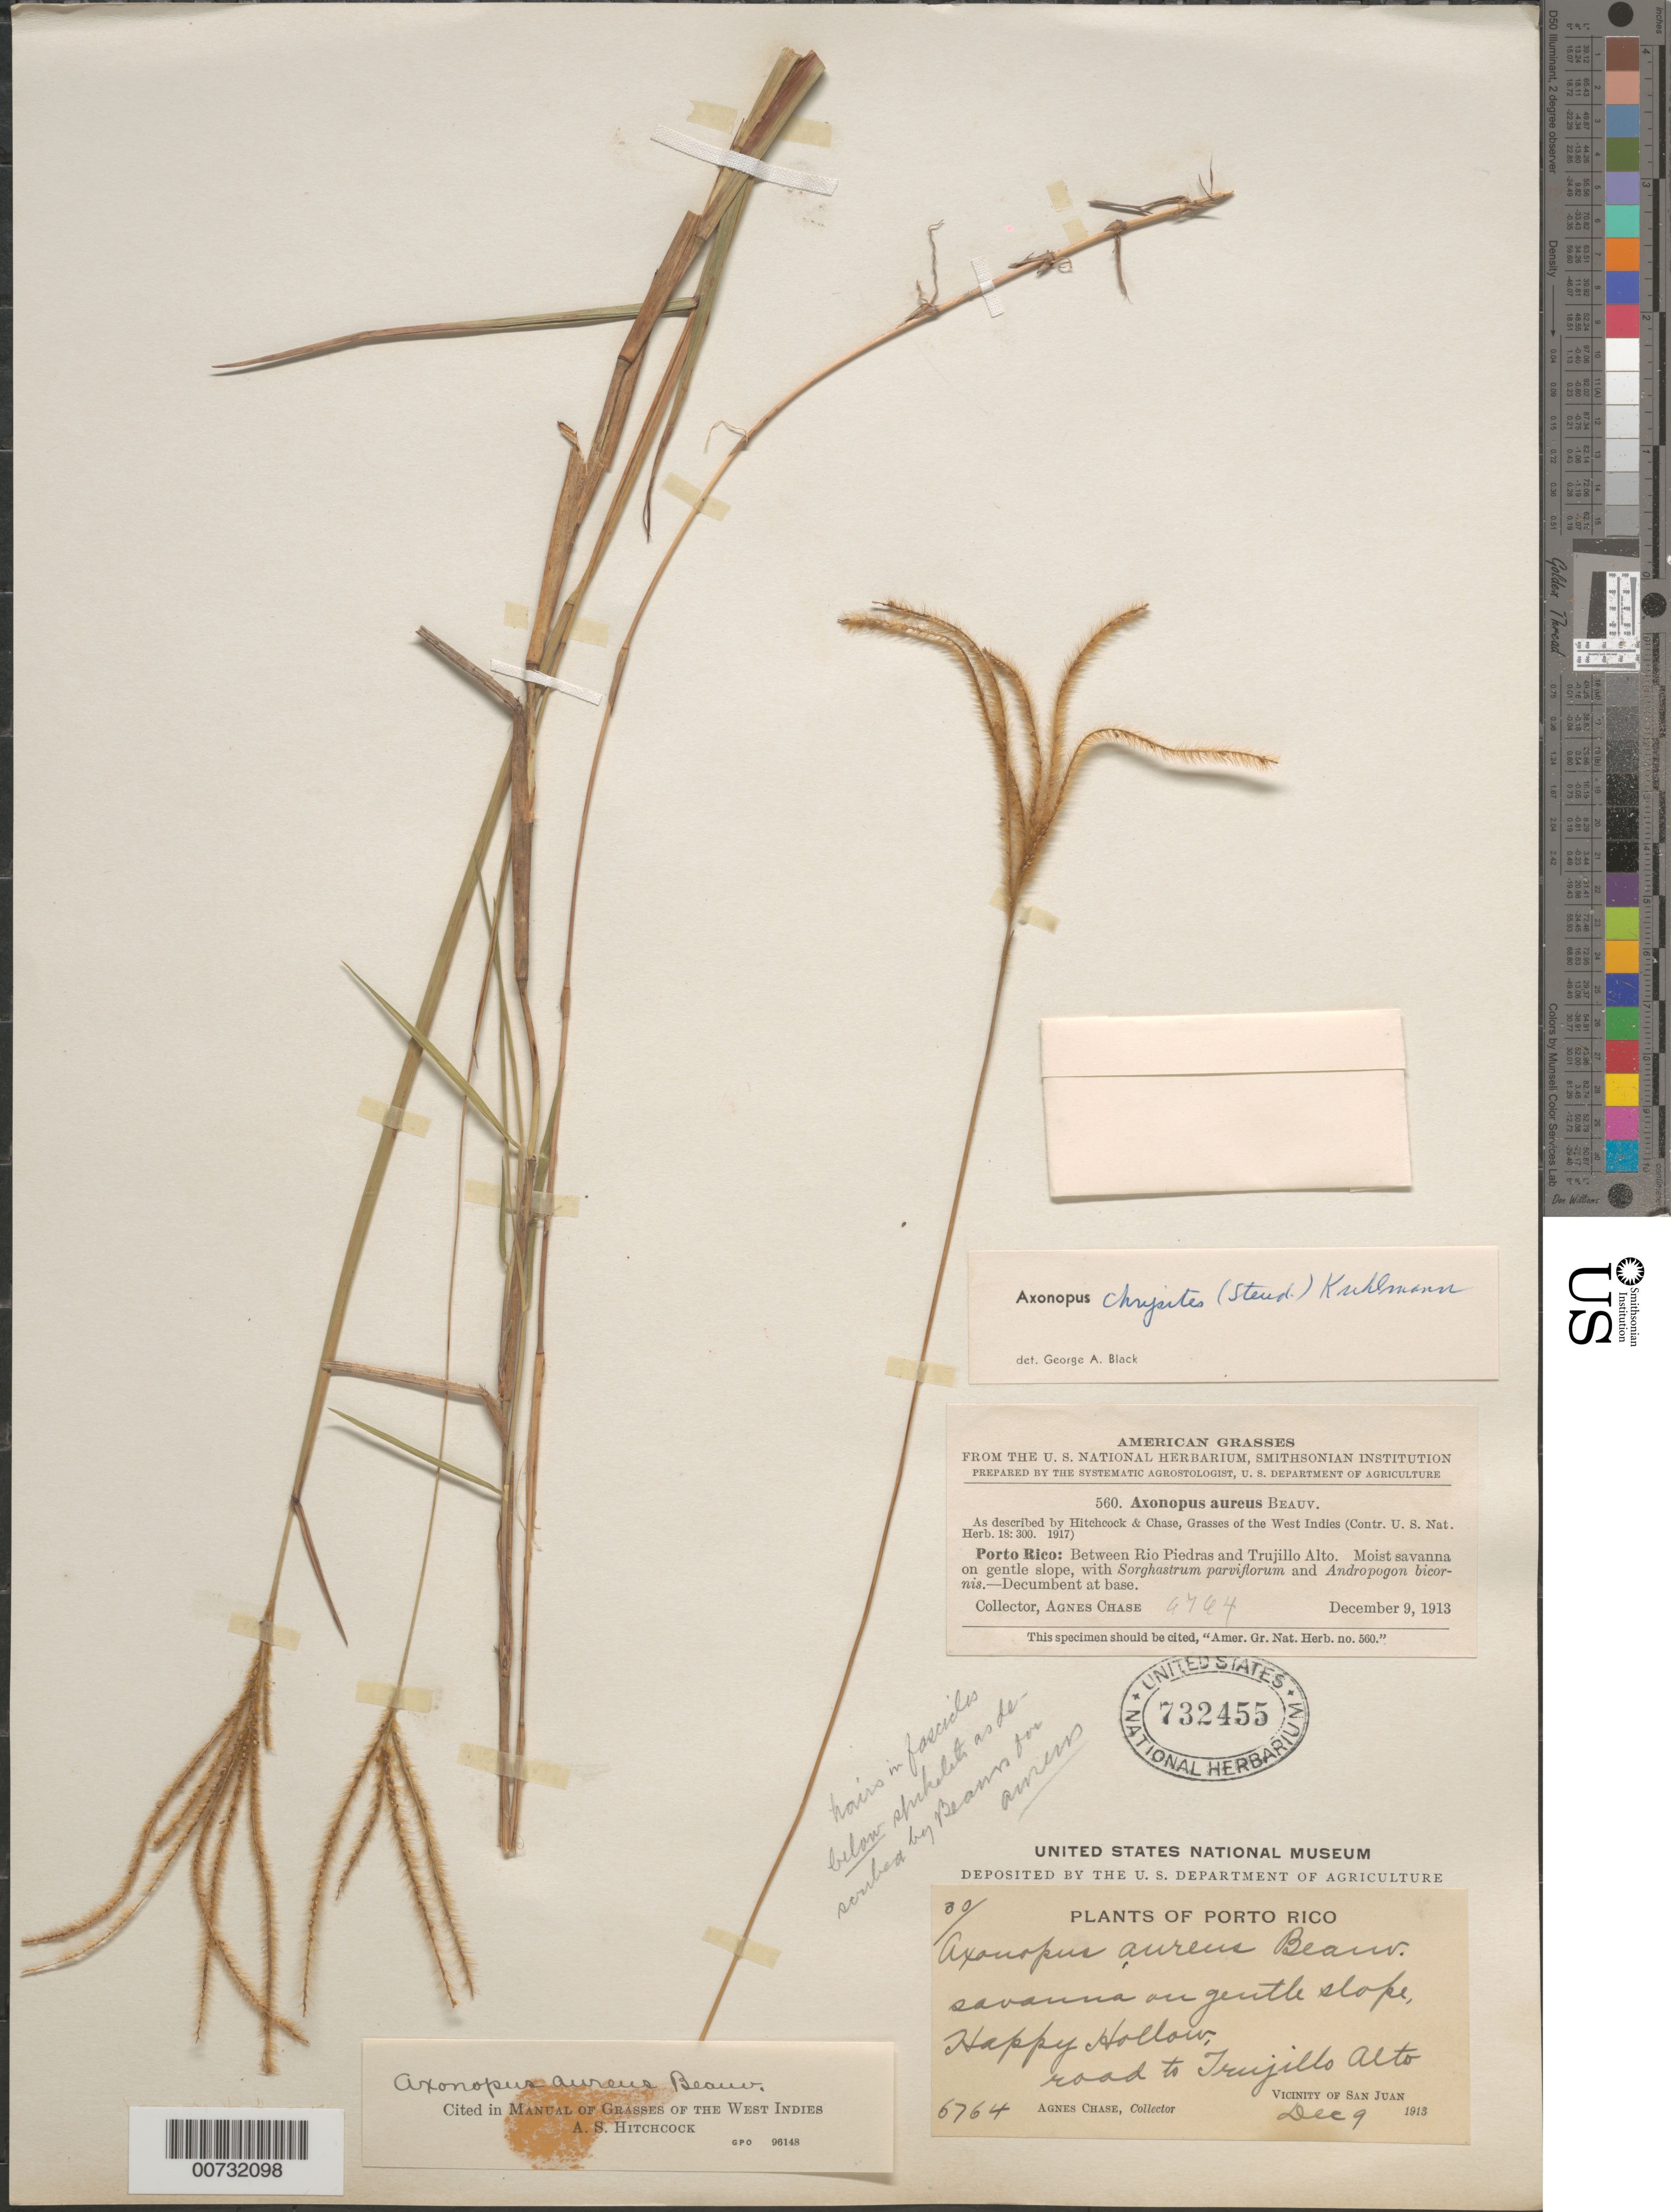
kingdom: Plantae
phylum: Tracheophyta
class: Liliopsida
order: Poales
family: Poaceae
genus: Axonopus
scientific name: Axonopus aureus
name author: P. Beauv.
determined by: Black, G. A.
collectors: A. Chase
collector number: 6764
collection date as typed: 09 Dec 1913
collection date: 1913-12-09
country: Puerto Rico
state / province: San Juan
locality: San Juan, vic of; Happy Hollow, road to Trujillo Alto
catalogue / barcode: US 732455